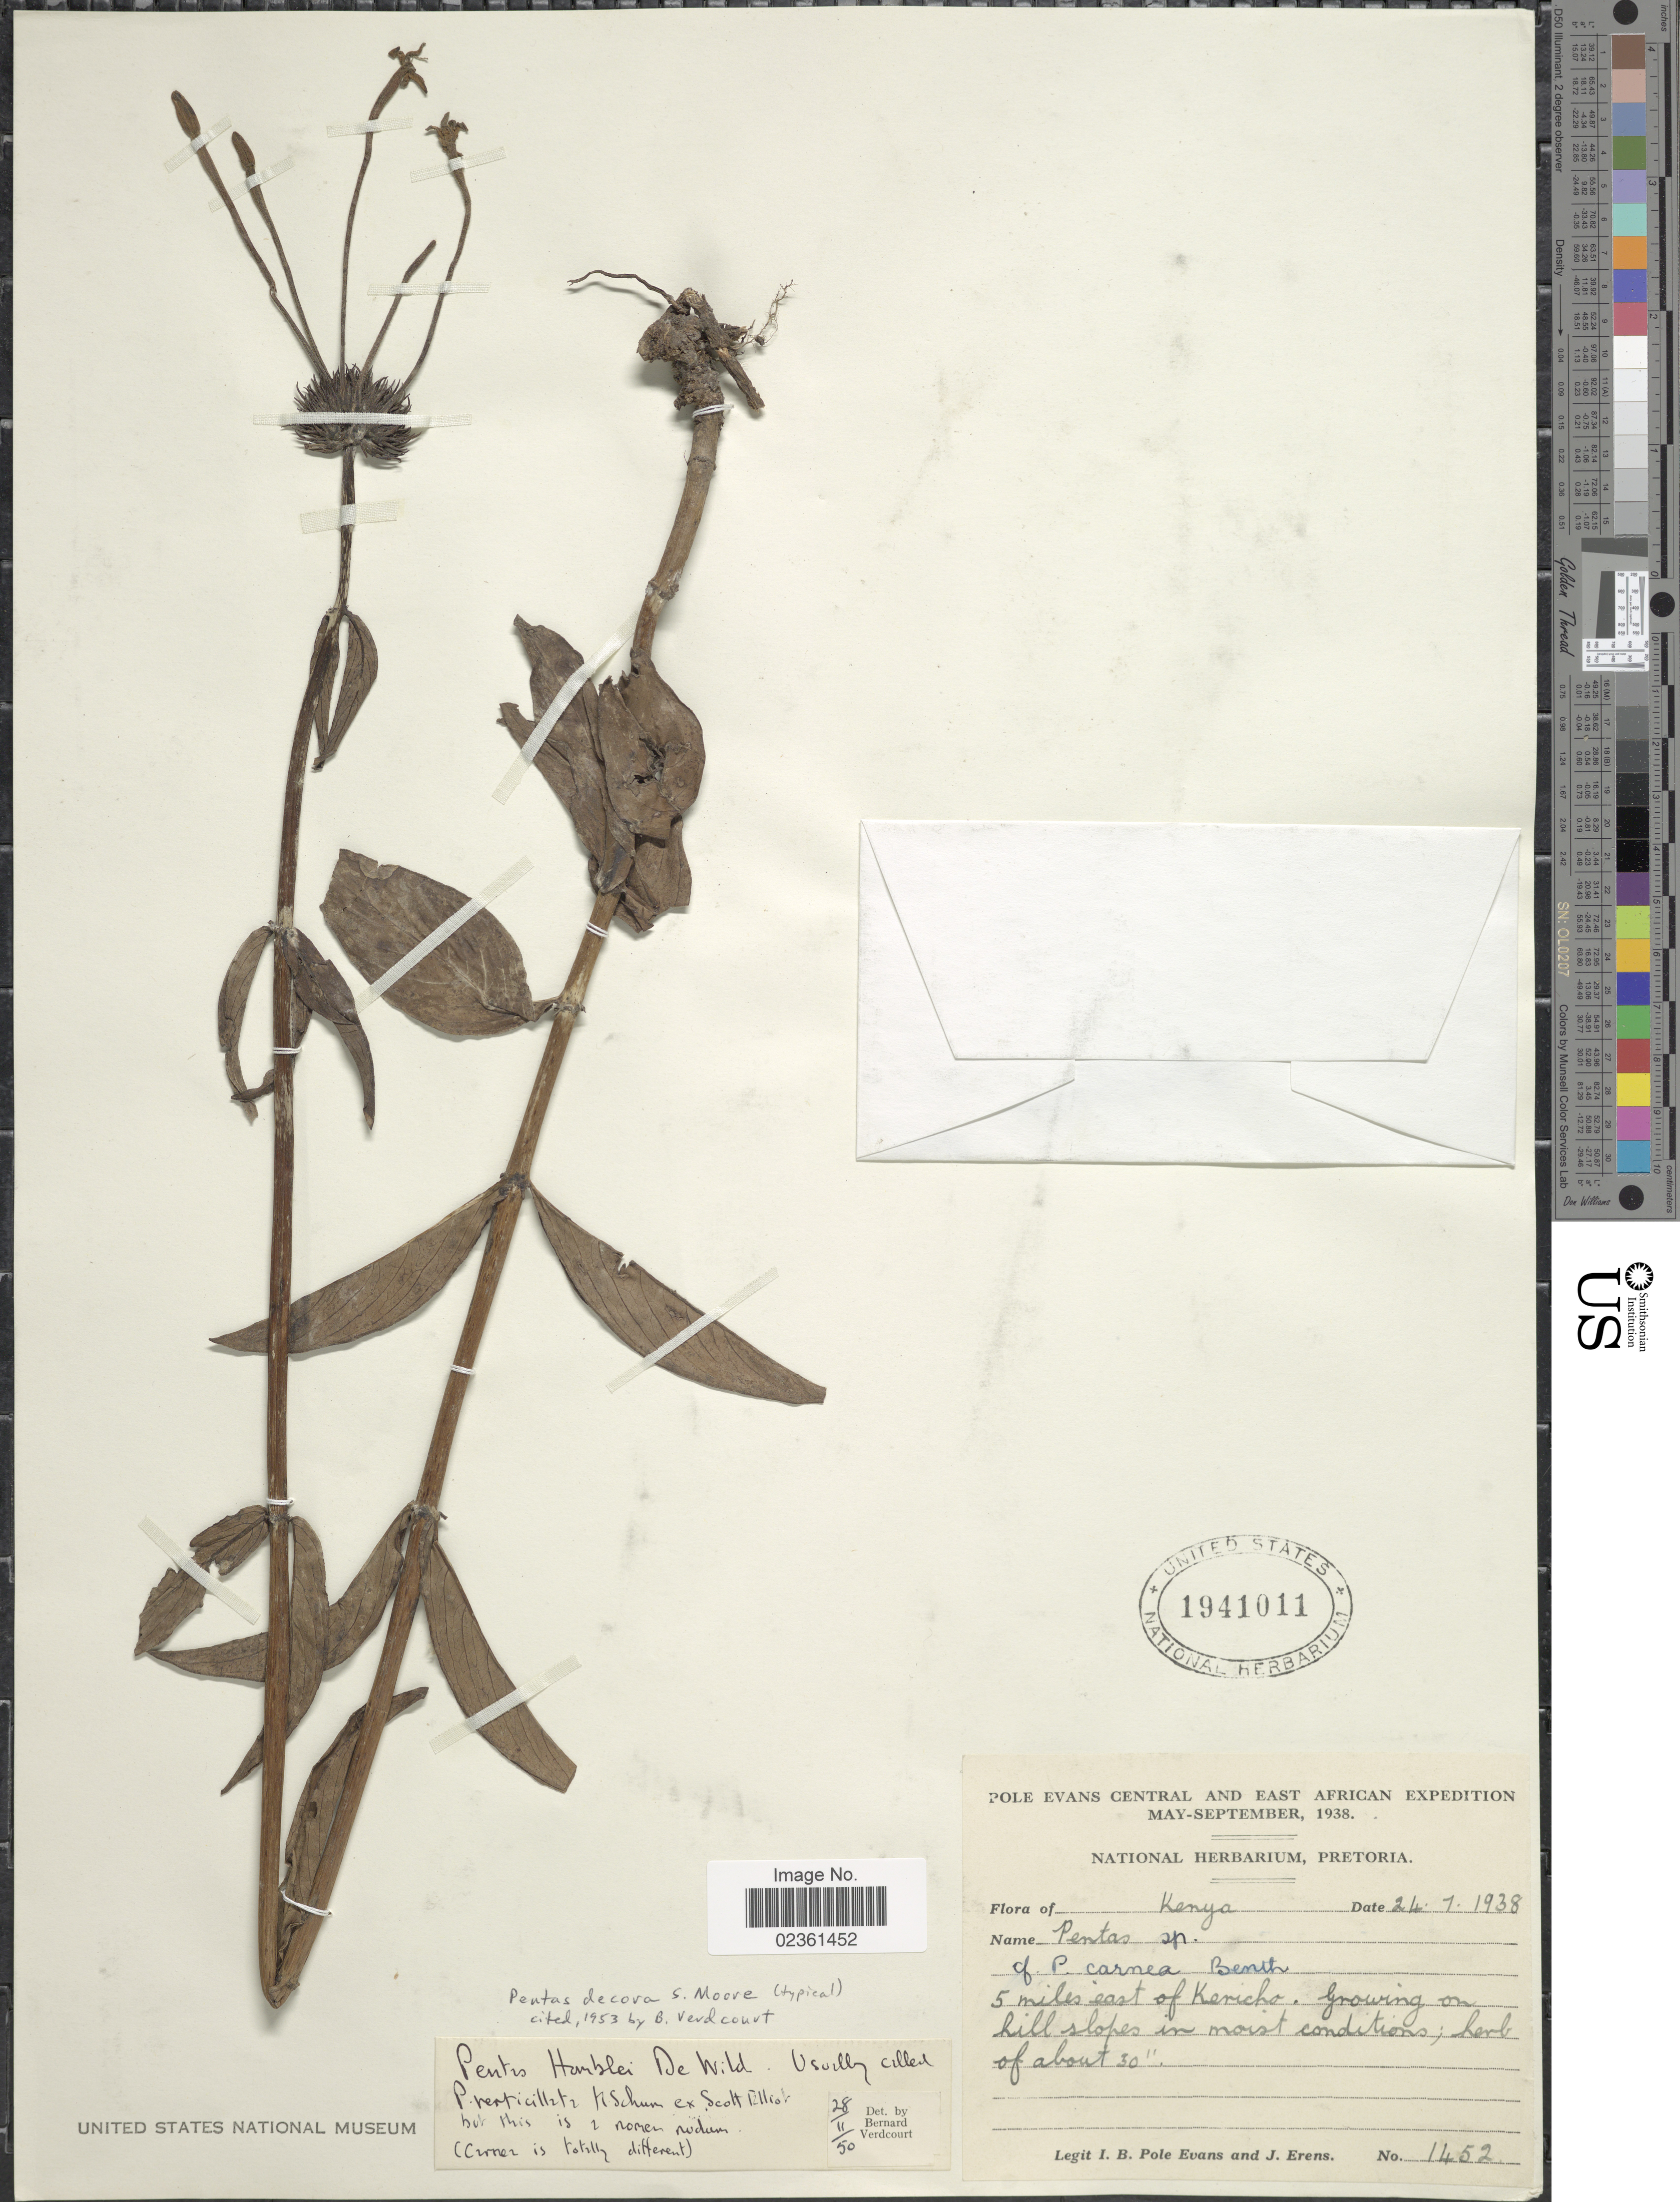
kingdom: Plantae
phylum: Tracheophyta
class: Magnoliopsida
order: Gentianales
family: Rubiaceae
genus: Pentas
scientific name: Pentas decora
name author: S. Moore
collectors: I. B. Pole-Evans & J. Erens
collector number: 1452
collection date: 1938-07-24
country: Kenya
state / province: Kericho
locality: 5 miles east of Kericho, on hill slopes in moist conditions.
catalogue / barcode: US 1941011